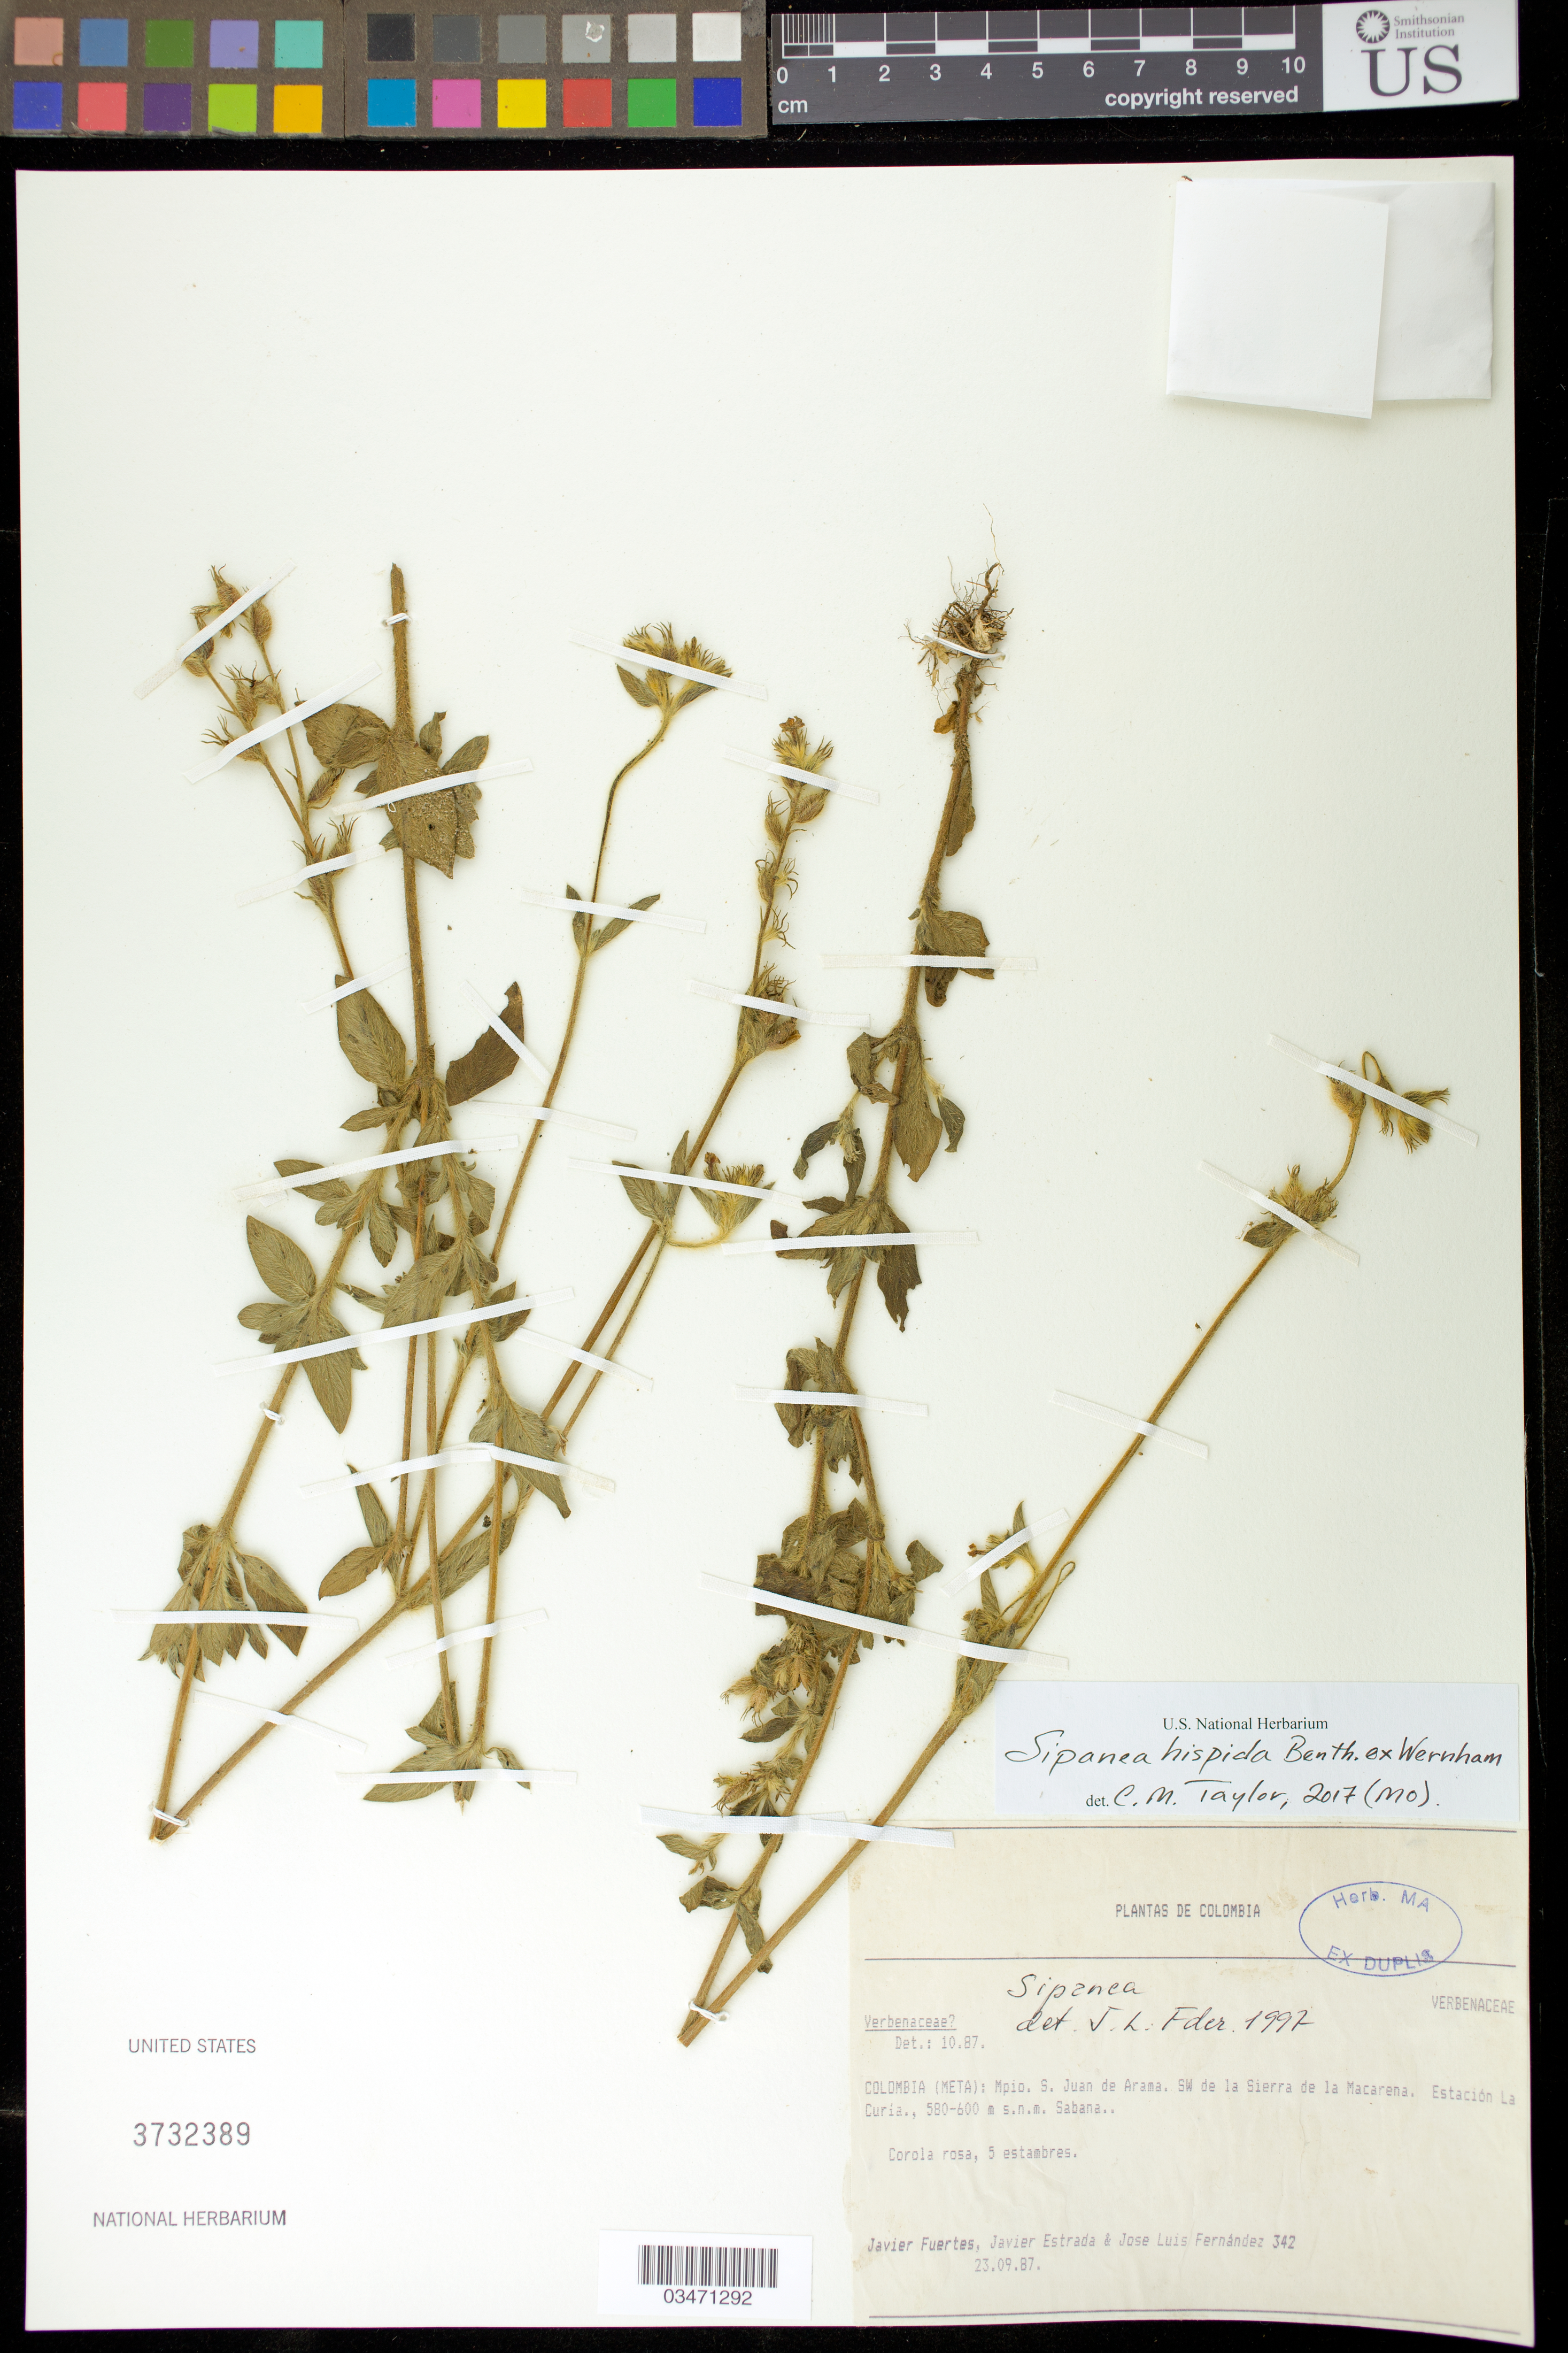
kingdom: Plantae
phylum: Tracheophyta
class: Magnoliopsida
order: Gentianales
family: Rubiaceae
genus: Sipanea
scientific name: Sipanea hispida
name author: Benth. ex Wernham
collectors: J. Fuertes, J. Estrada & J. Fernandez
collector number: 342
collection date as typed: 23.09.87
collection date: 1987-09-23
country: Colombia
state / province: Meta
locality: Mpio. S. Juan Arama. SW de la Sierra de la Macarena. Estacion La Curia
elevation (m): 580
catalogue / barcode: US 3732389